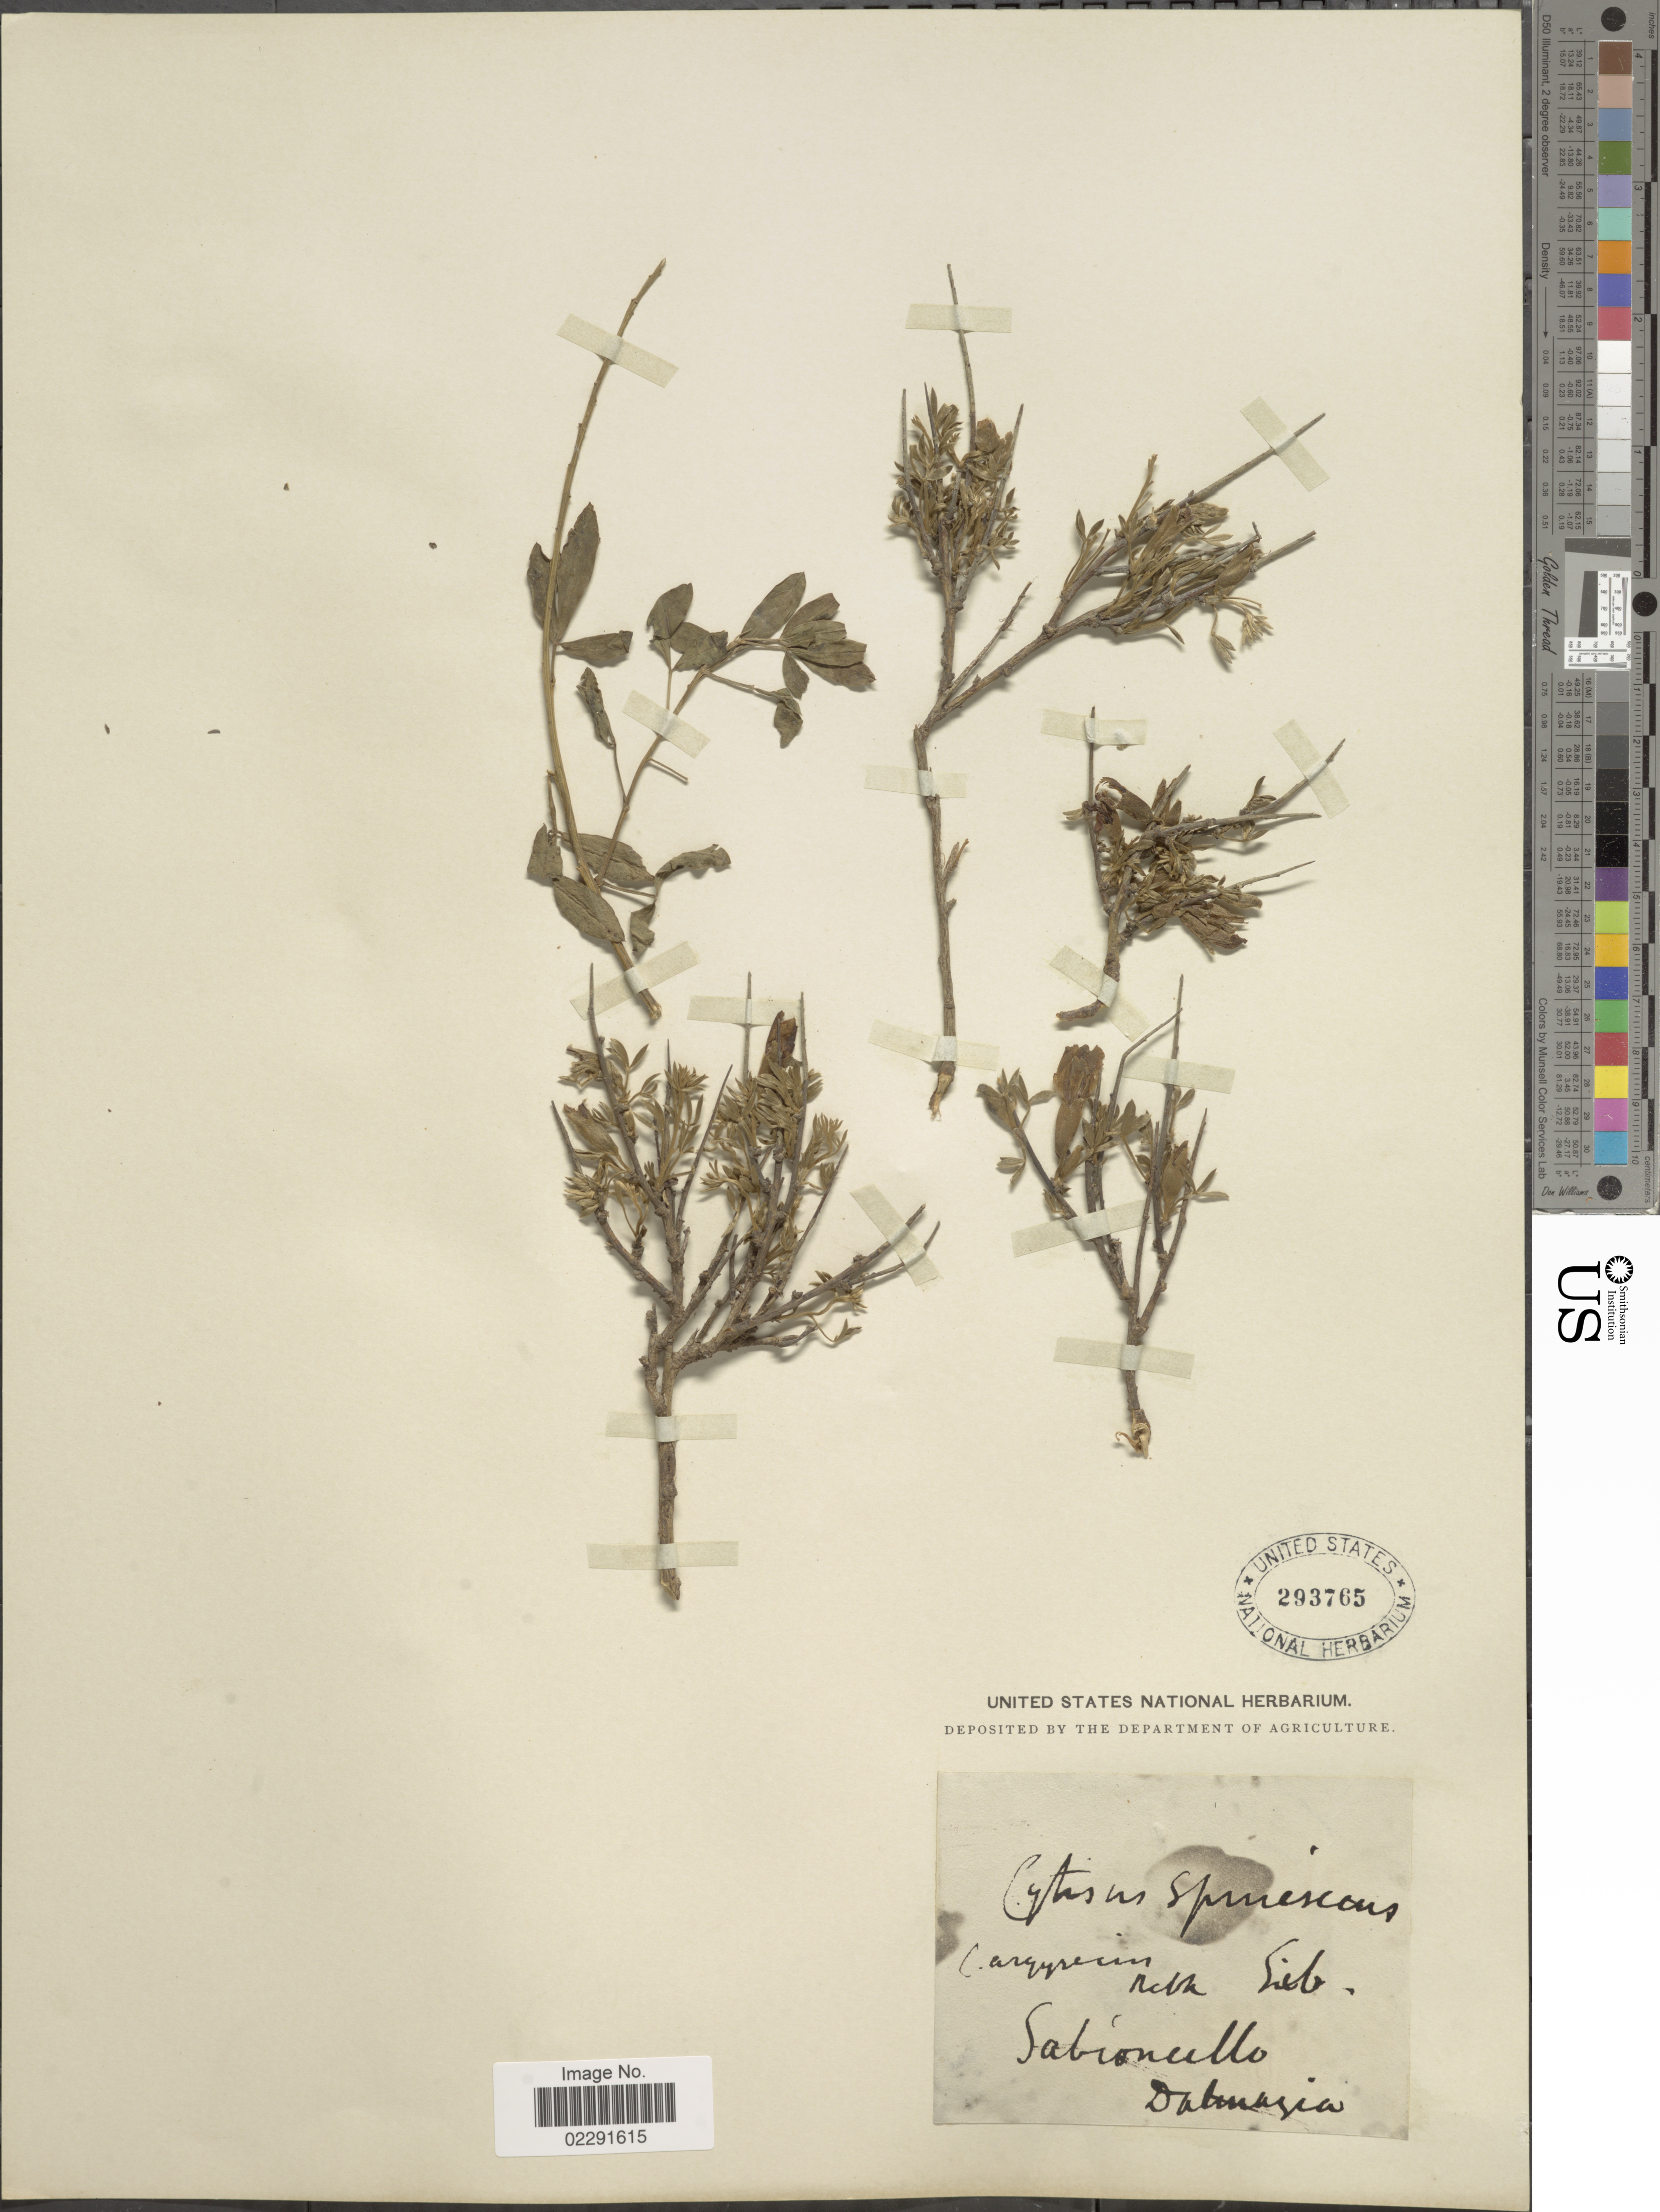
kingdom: Plantae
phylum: Tracheophyta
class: Magnoliopsida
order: Fabales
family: Fabaceae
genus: Cytisus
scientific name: Cytisus spinescens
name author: Sieber ex Spreng.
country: Croatia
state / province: Split-Dalmatia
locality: Sabioncello, Dalmasia. [interpreted]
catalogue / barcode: US 293765